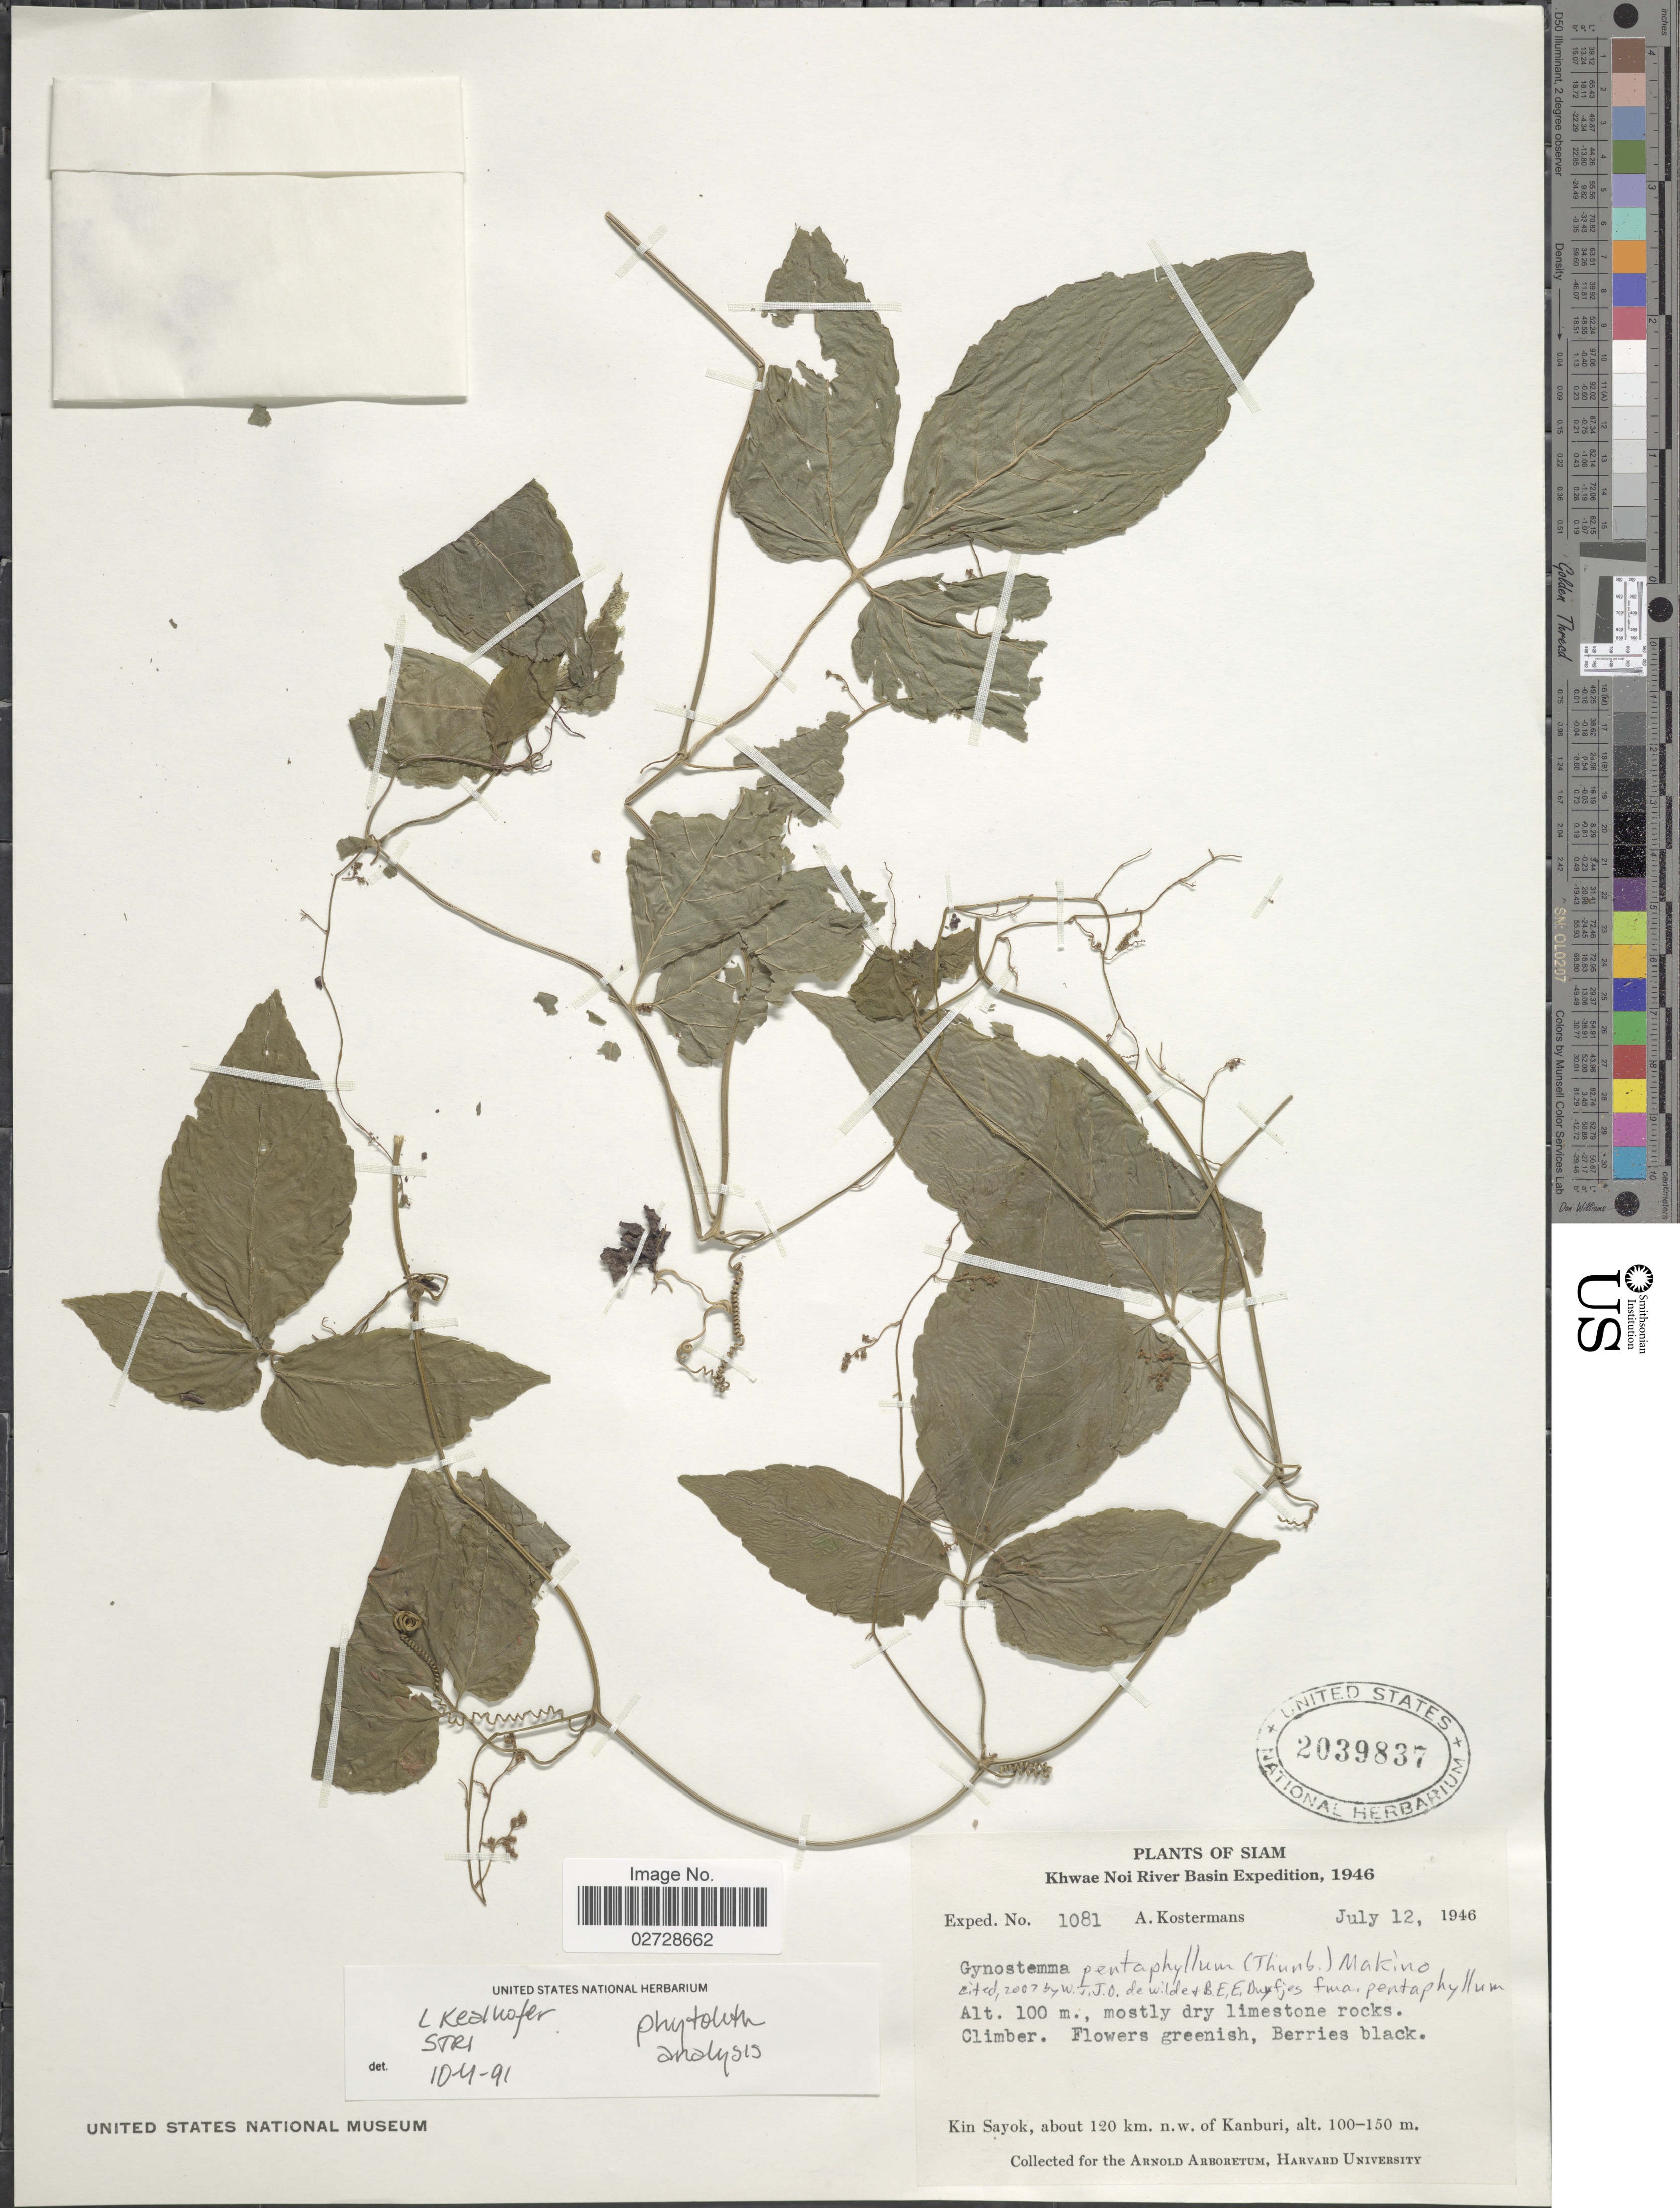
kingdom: Plantae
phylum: Tracheophyta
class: Magnoliopsida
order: Cucurbitales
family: Cucurbitaceae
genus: Gynostemma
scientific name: Gynostemma pentaphyllum var. pentaphyllum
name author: (Thunb.) Makino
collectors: A. J. G. Kostermans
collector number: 1081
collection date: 1946-07-12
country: Thailand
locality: Siam, Khwae Noi River Basin, Kin Sayok, about 120 km. n.w. of Kanburi.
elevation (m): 100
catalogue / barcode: US 2039837